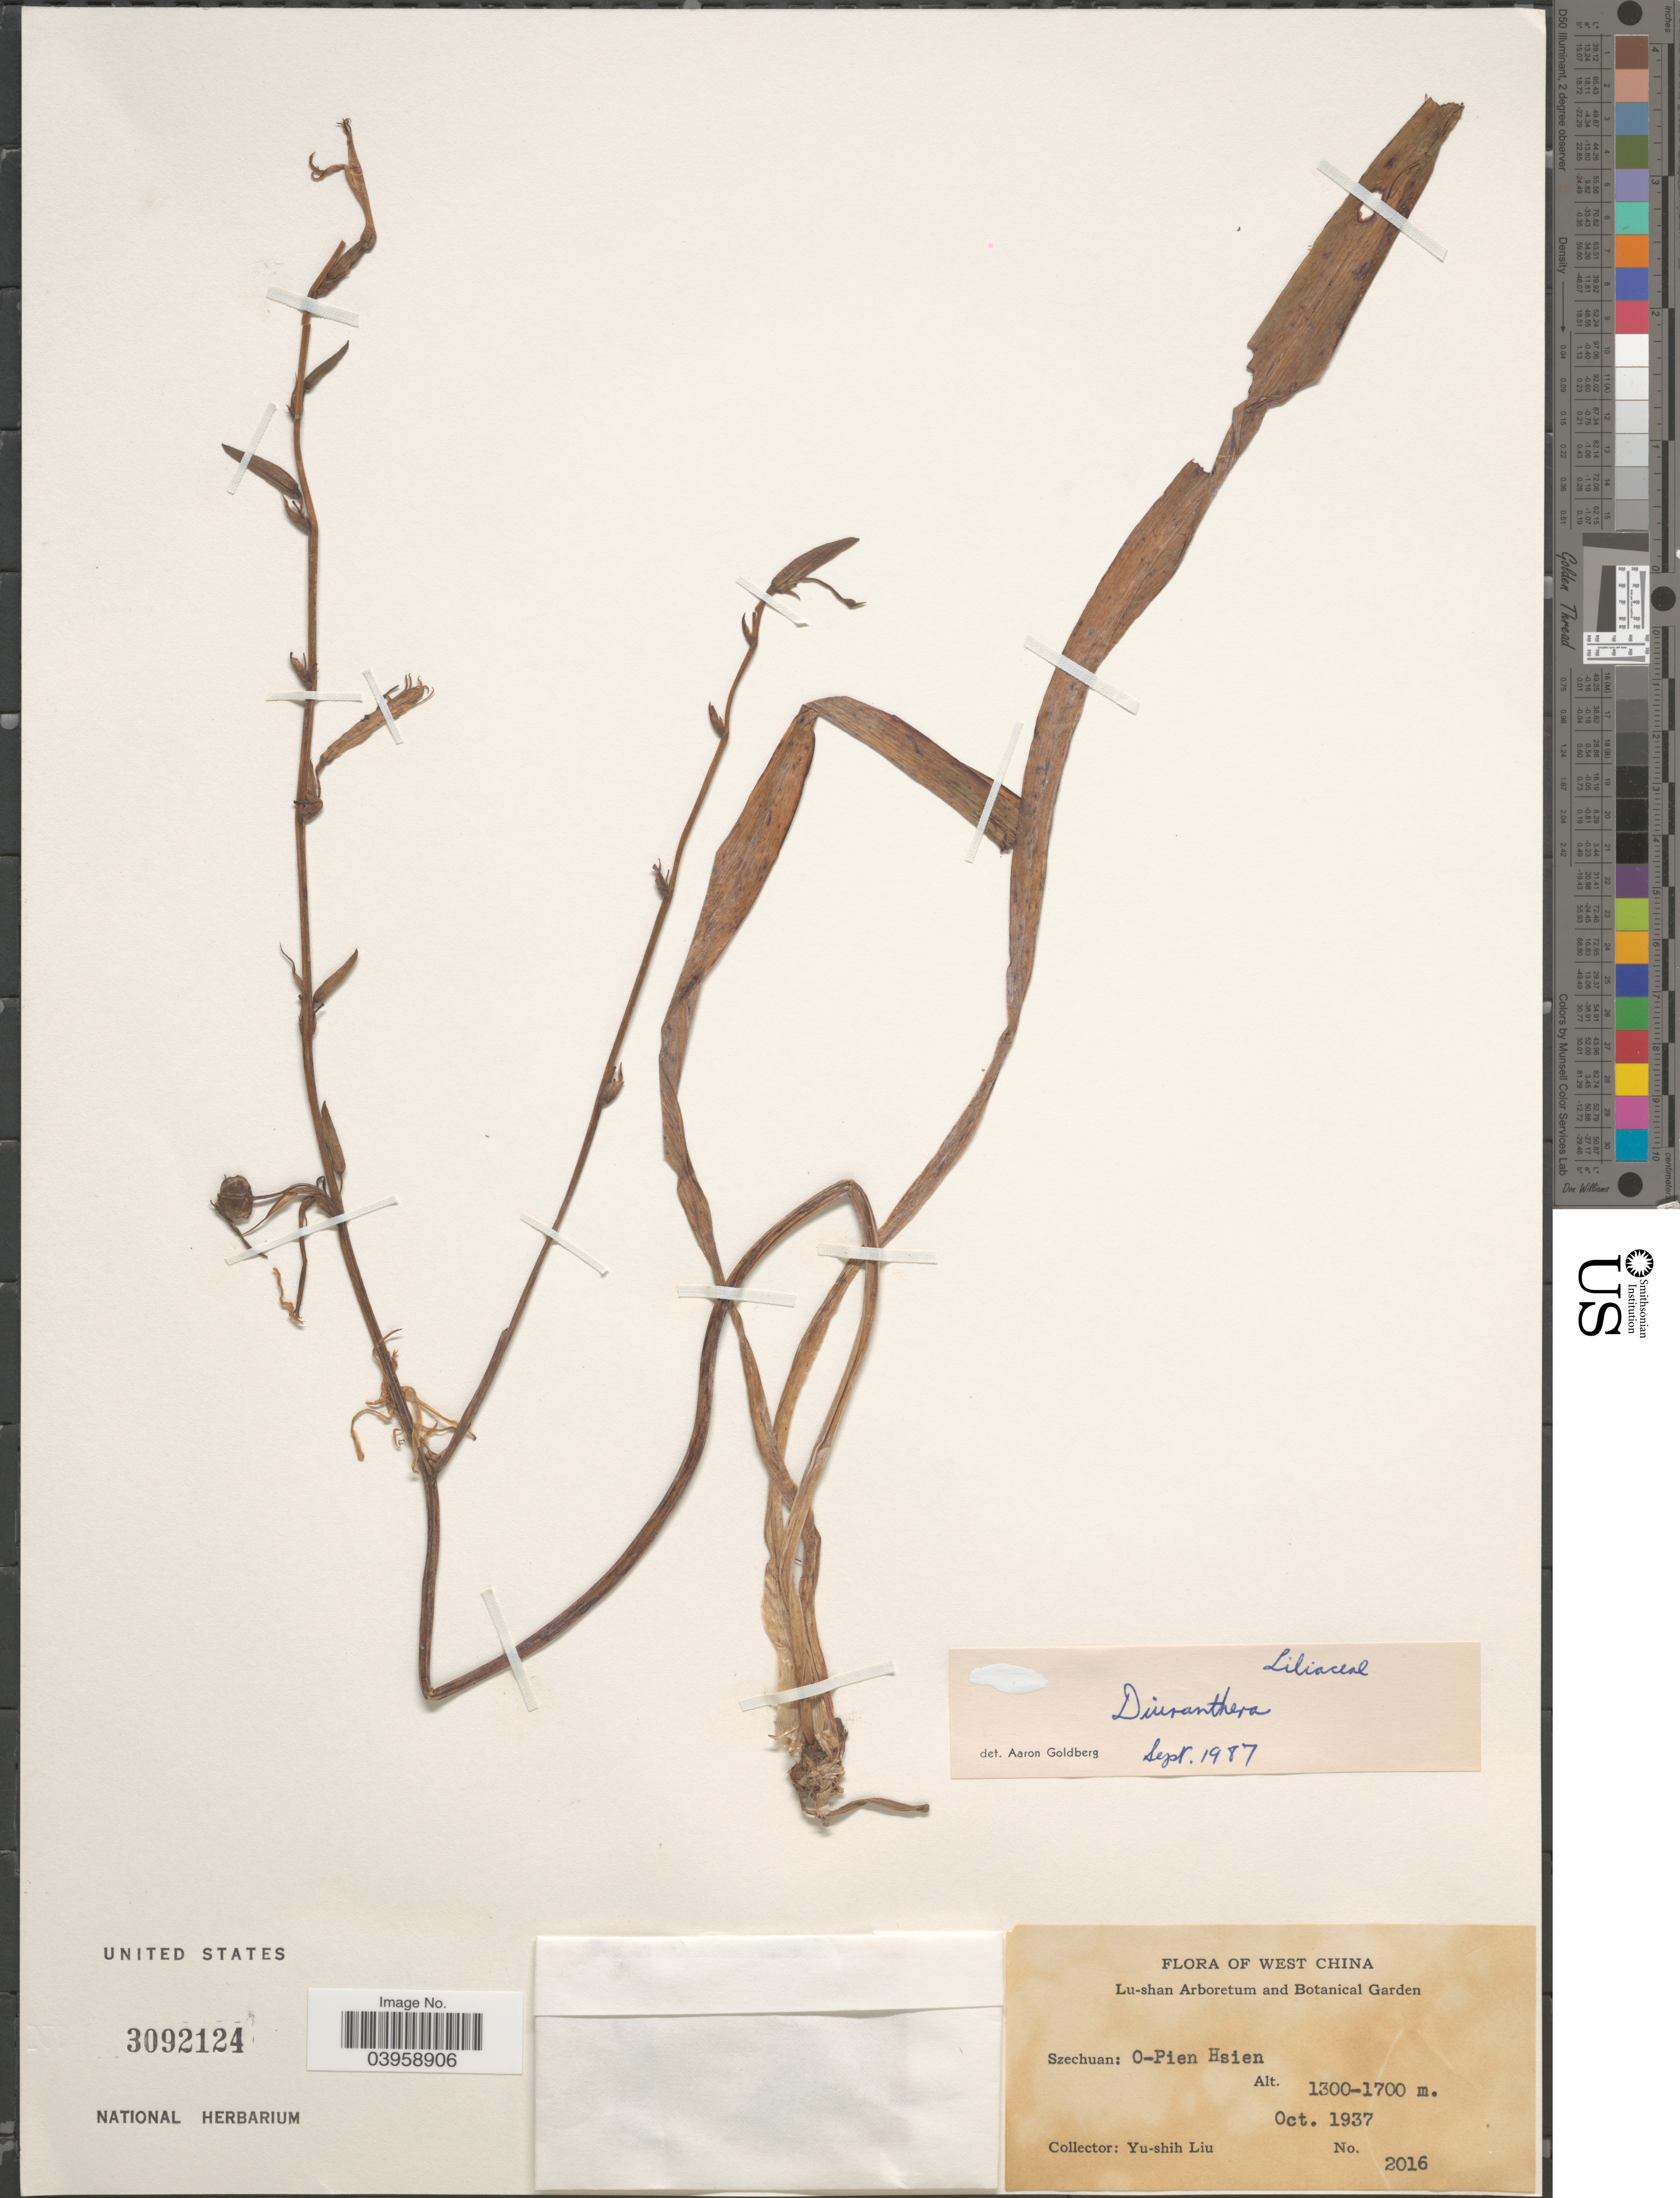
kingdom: Plantae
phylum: Tracheophyta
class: Liliopsida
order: Asparagales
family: Asparagaceae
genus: Diuranthera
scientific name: Diuranthera sp.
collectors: Y.-S. Liu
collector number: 2016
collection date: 1937-10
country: China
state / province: Sichuan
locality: West China. Szechuan: O-Pien Hsien.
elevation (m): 1300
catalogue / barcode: US 3092124